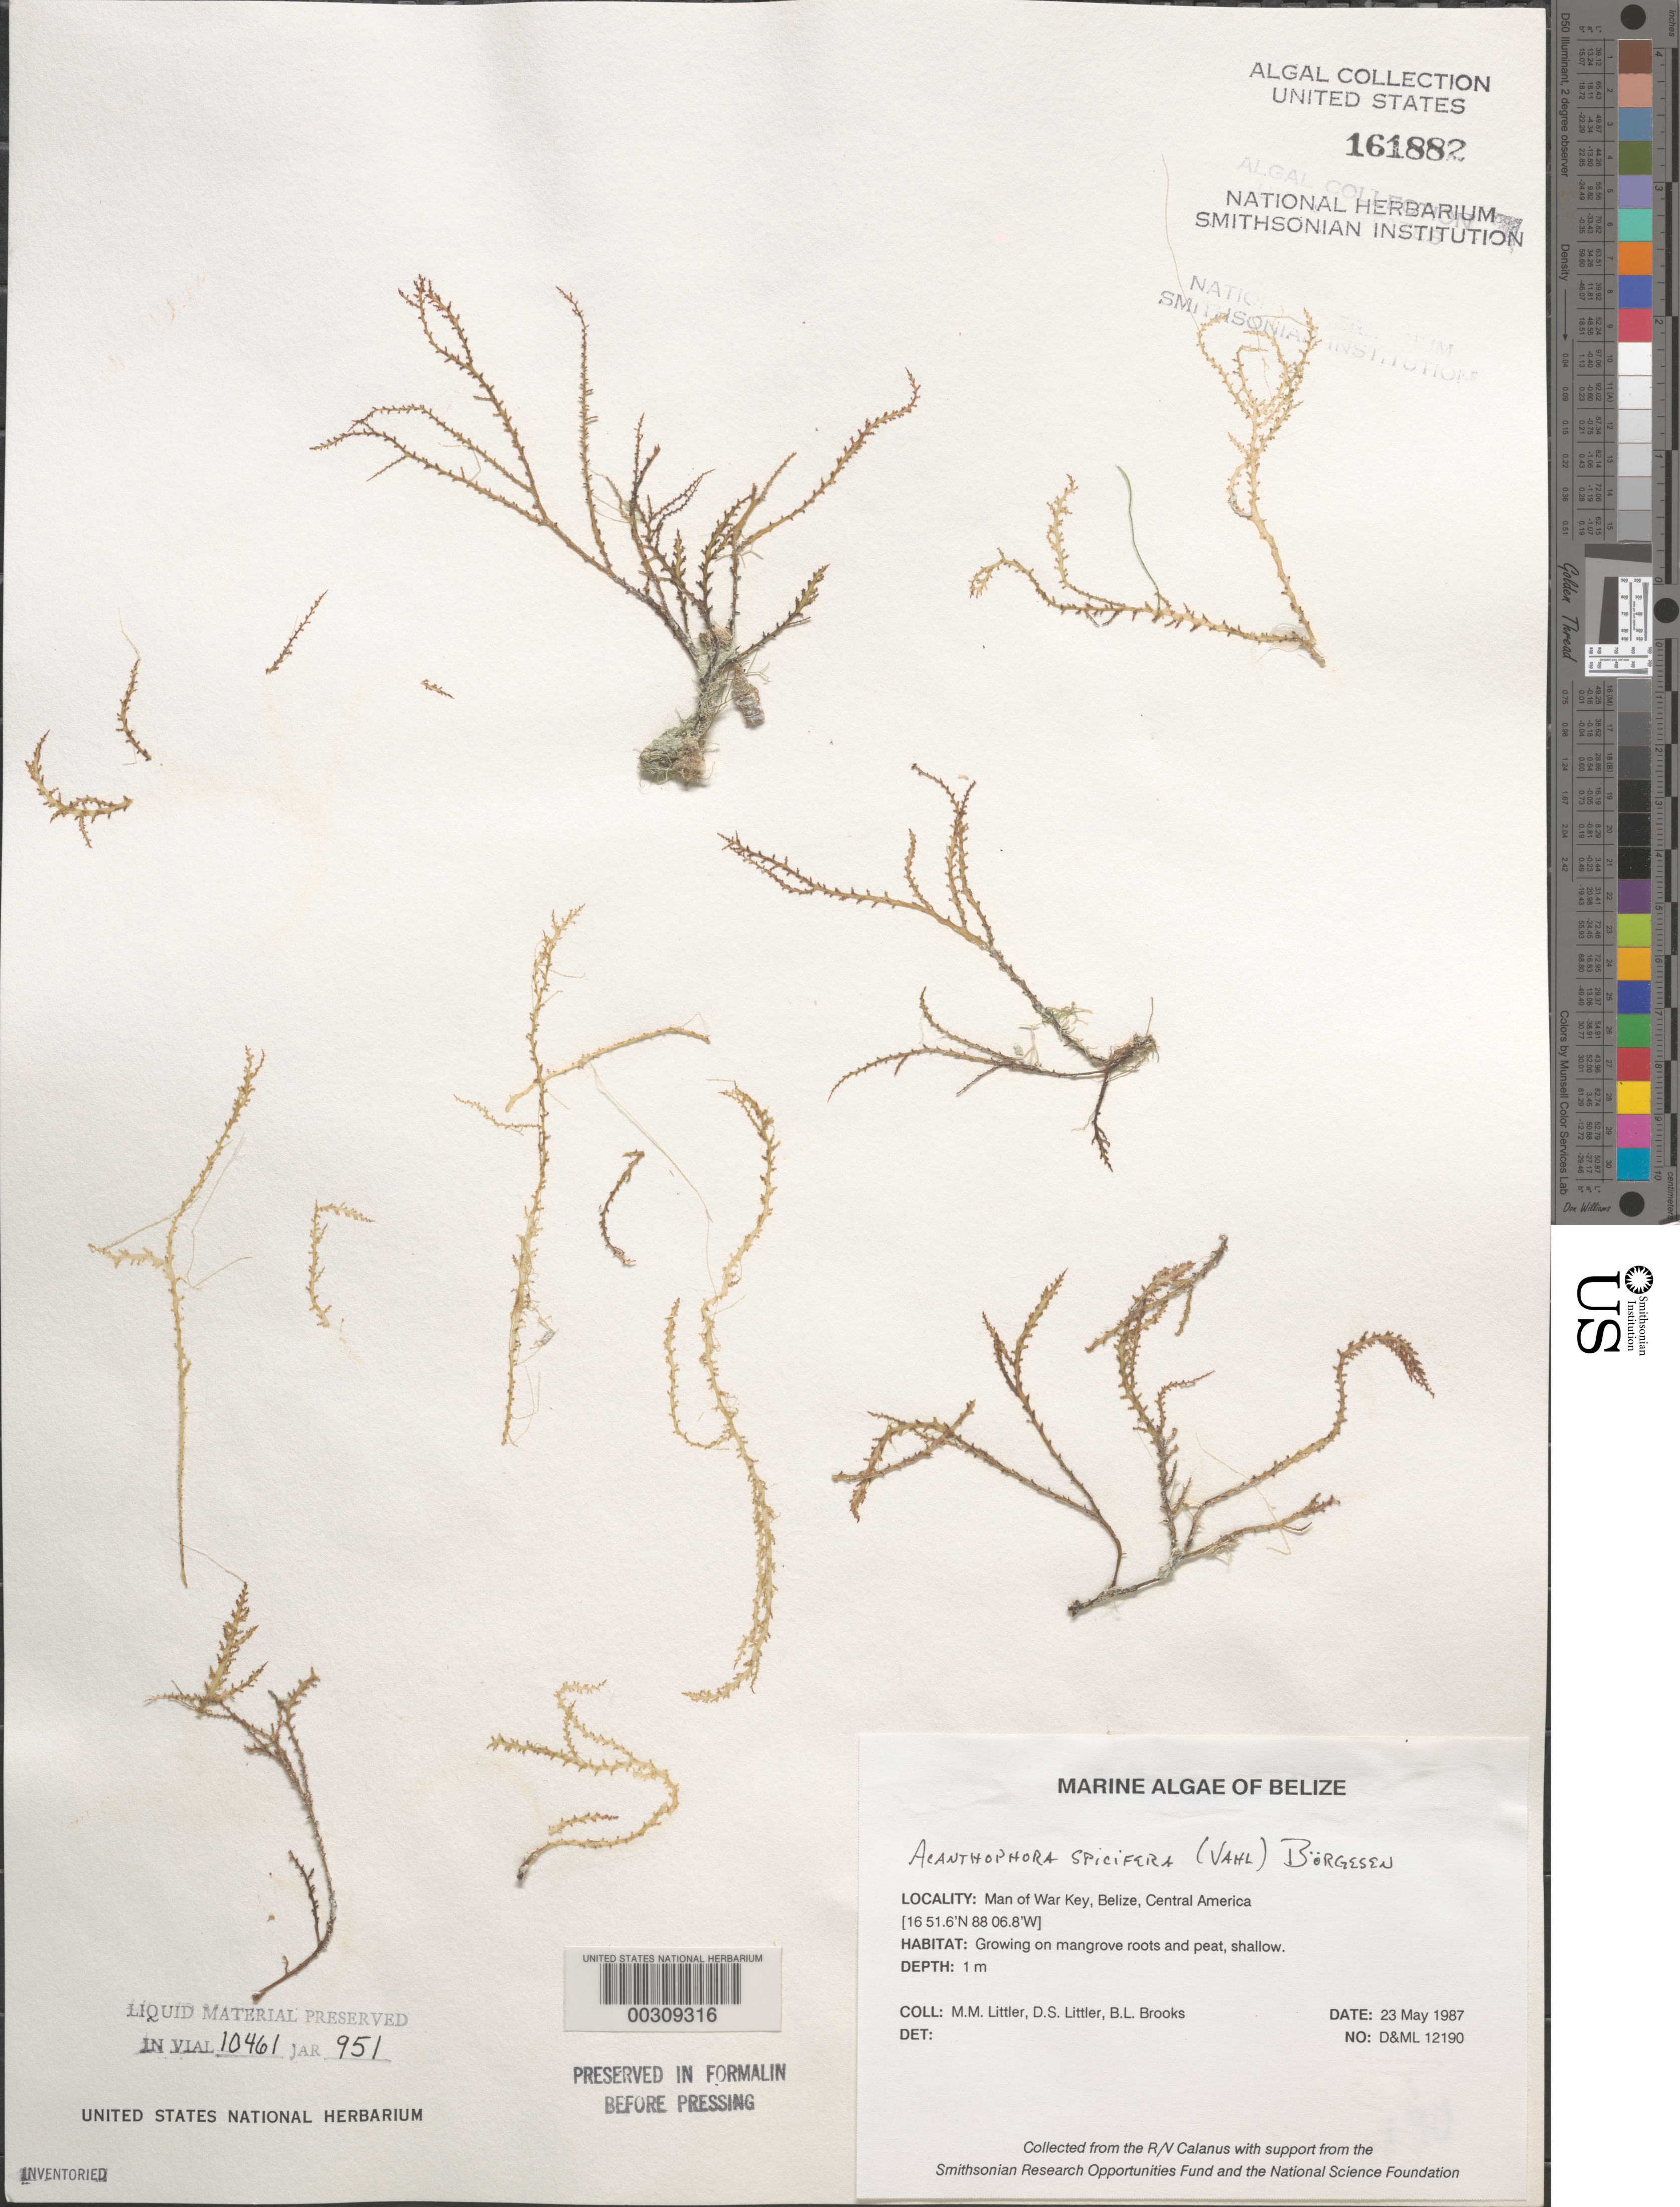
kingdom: Plantae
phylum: Rhodophyta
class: Florideophyceae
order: Ceramiales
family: Rhodomelaceae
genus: Acanthophora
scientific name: Acanthophora spicifera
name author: (Vahl) Børgesen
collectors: M. M. Littler, D. S. Littler & B. Brooks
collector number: D&ML 12190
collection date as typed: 23 May 1987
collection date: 1987-05-23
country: Belize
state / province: Stann Creek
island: Man of War Cay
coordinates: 16 51.6'N, 88 06.8'W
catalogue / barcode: US 161882